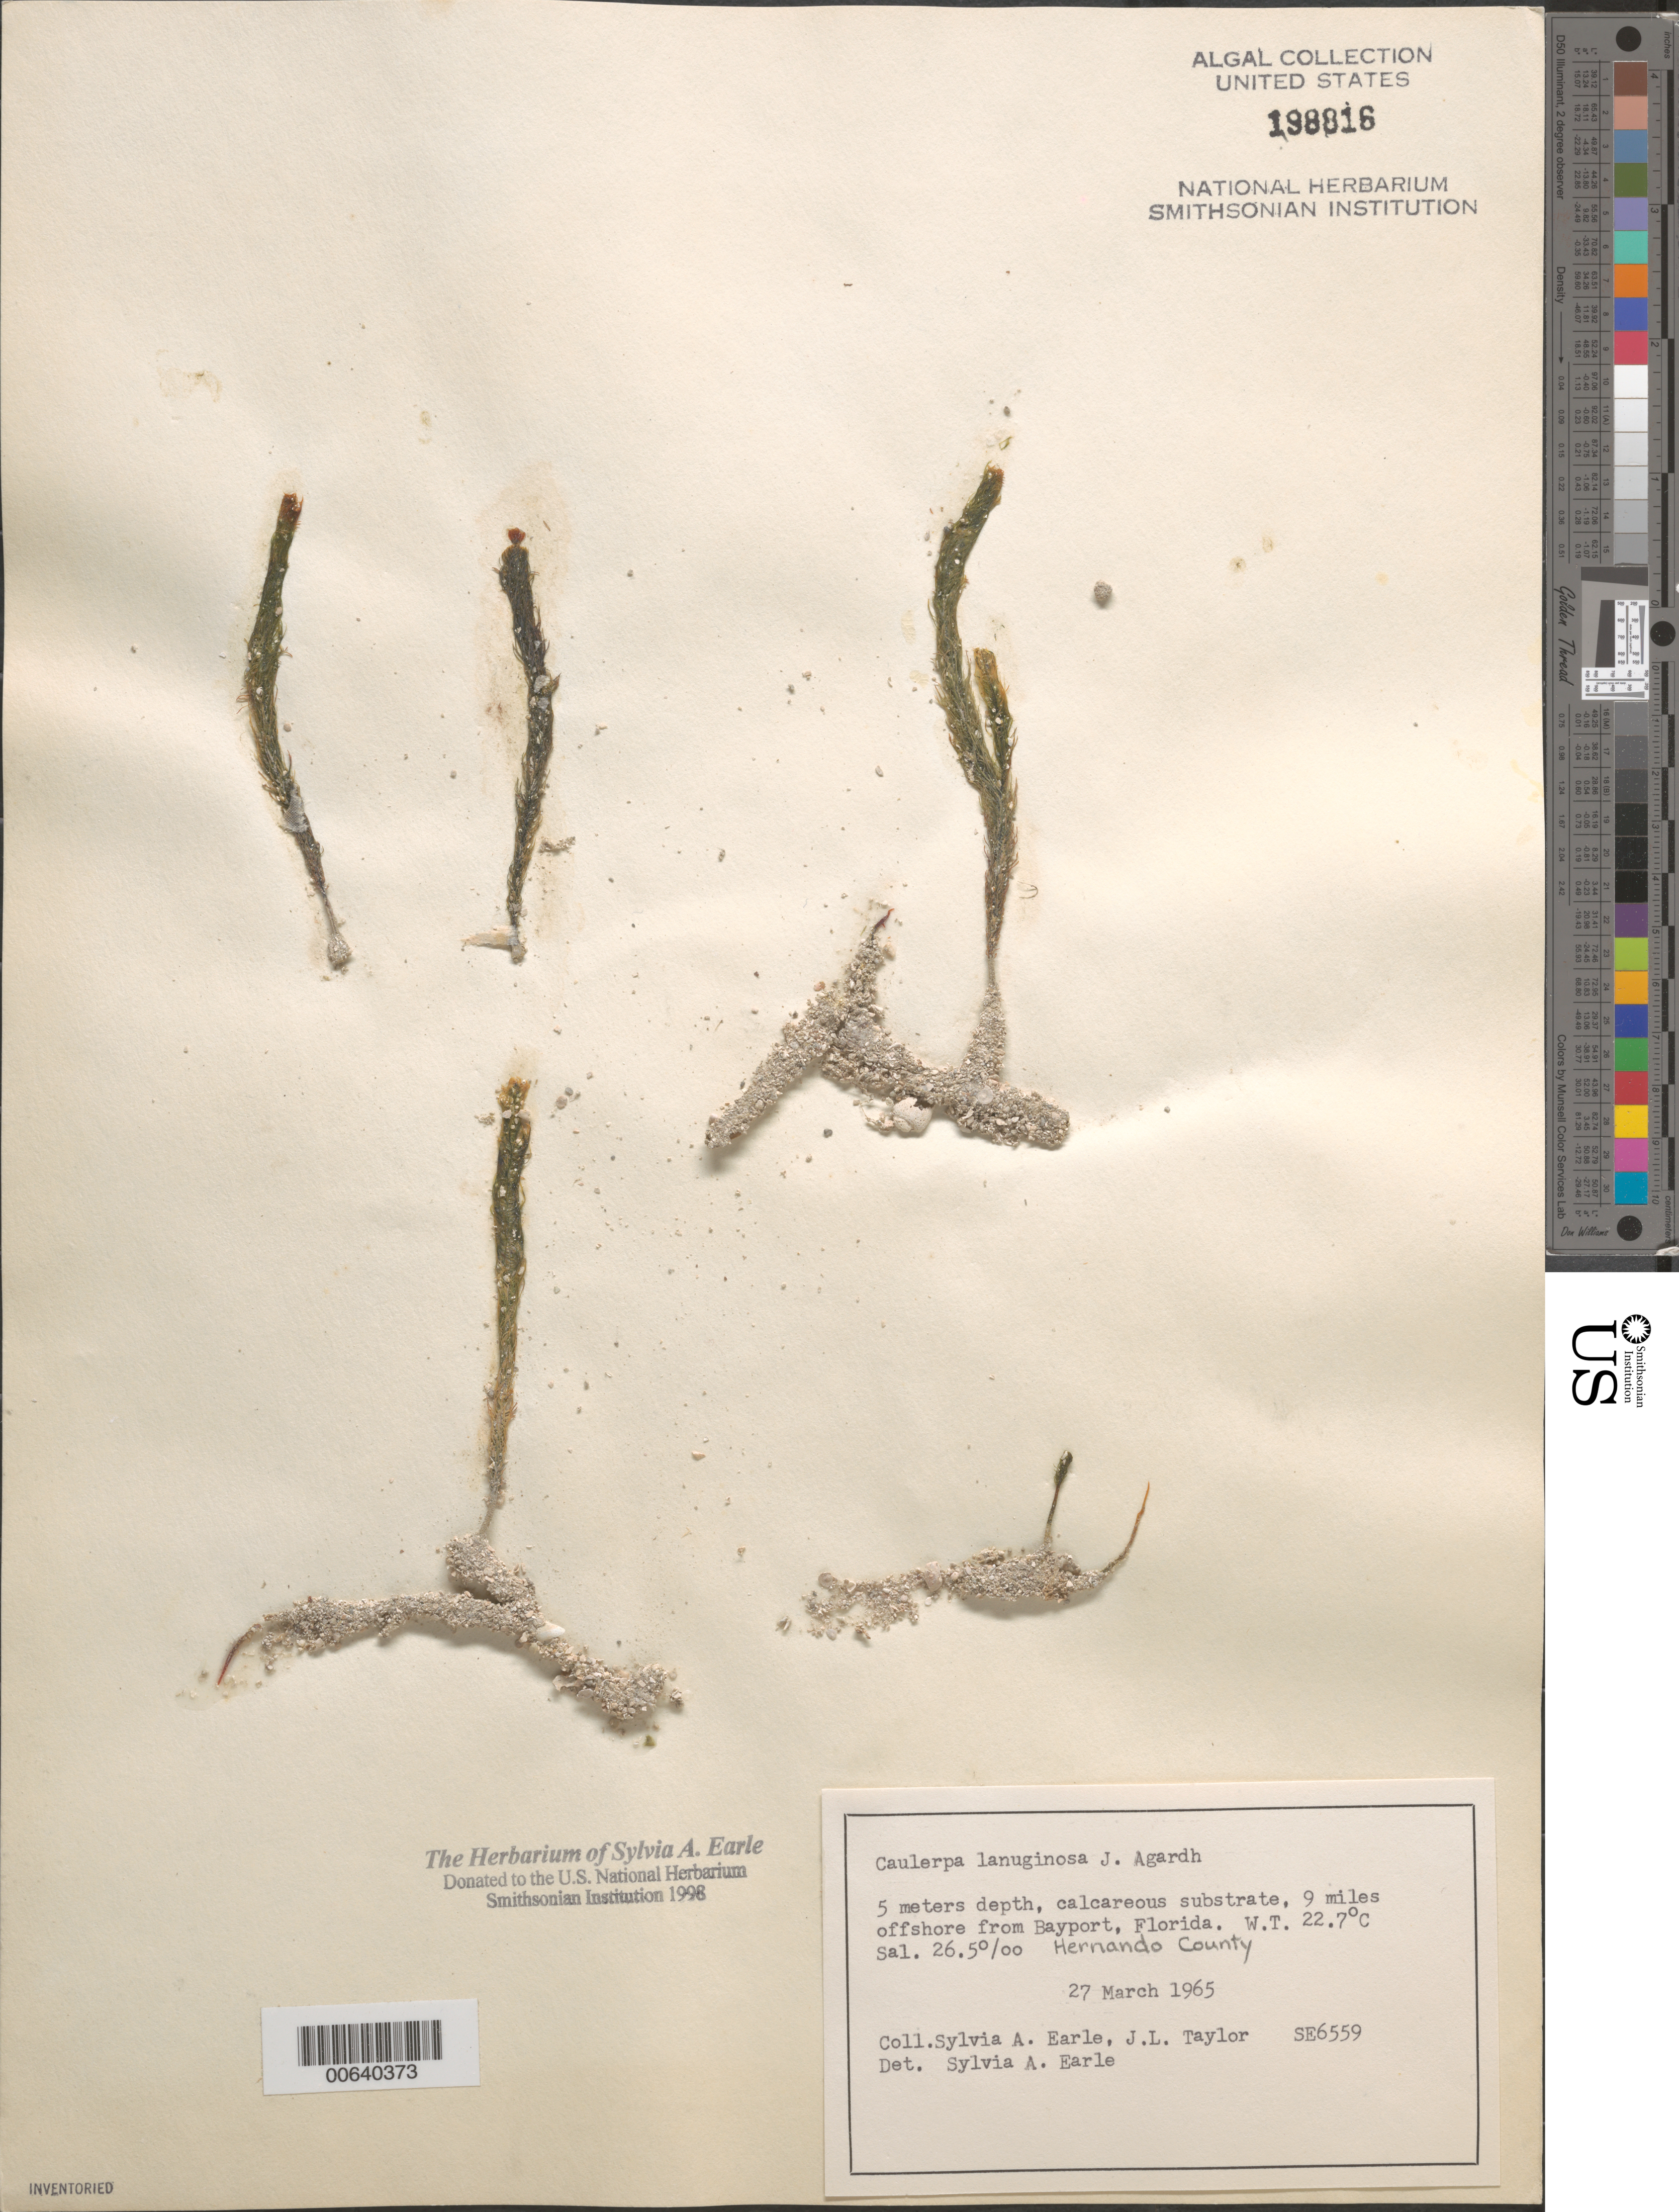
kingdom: Plantae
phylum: Chlorophyta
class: Ulvophyceae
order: Bryopsidales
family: Caulerpaceae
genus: Caulerpa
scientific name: Caulerpa lanuginosa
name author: J. Agardh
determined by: Earle, S. A.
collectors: S. A. Earle & J. L. Taylor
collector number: SE 6559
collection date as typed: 27 Mar 1965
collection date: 1965-03-27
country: United States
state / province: Florida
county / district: Hernando County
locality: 9 miles off Bayport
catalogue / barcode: US 198816